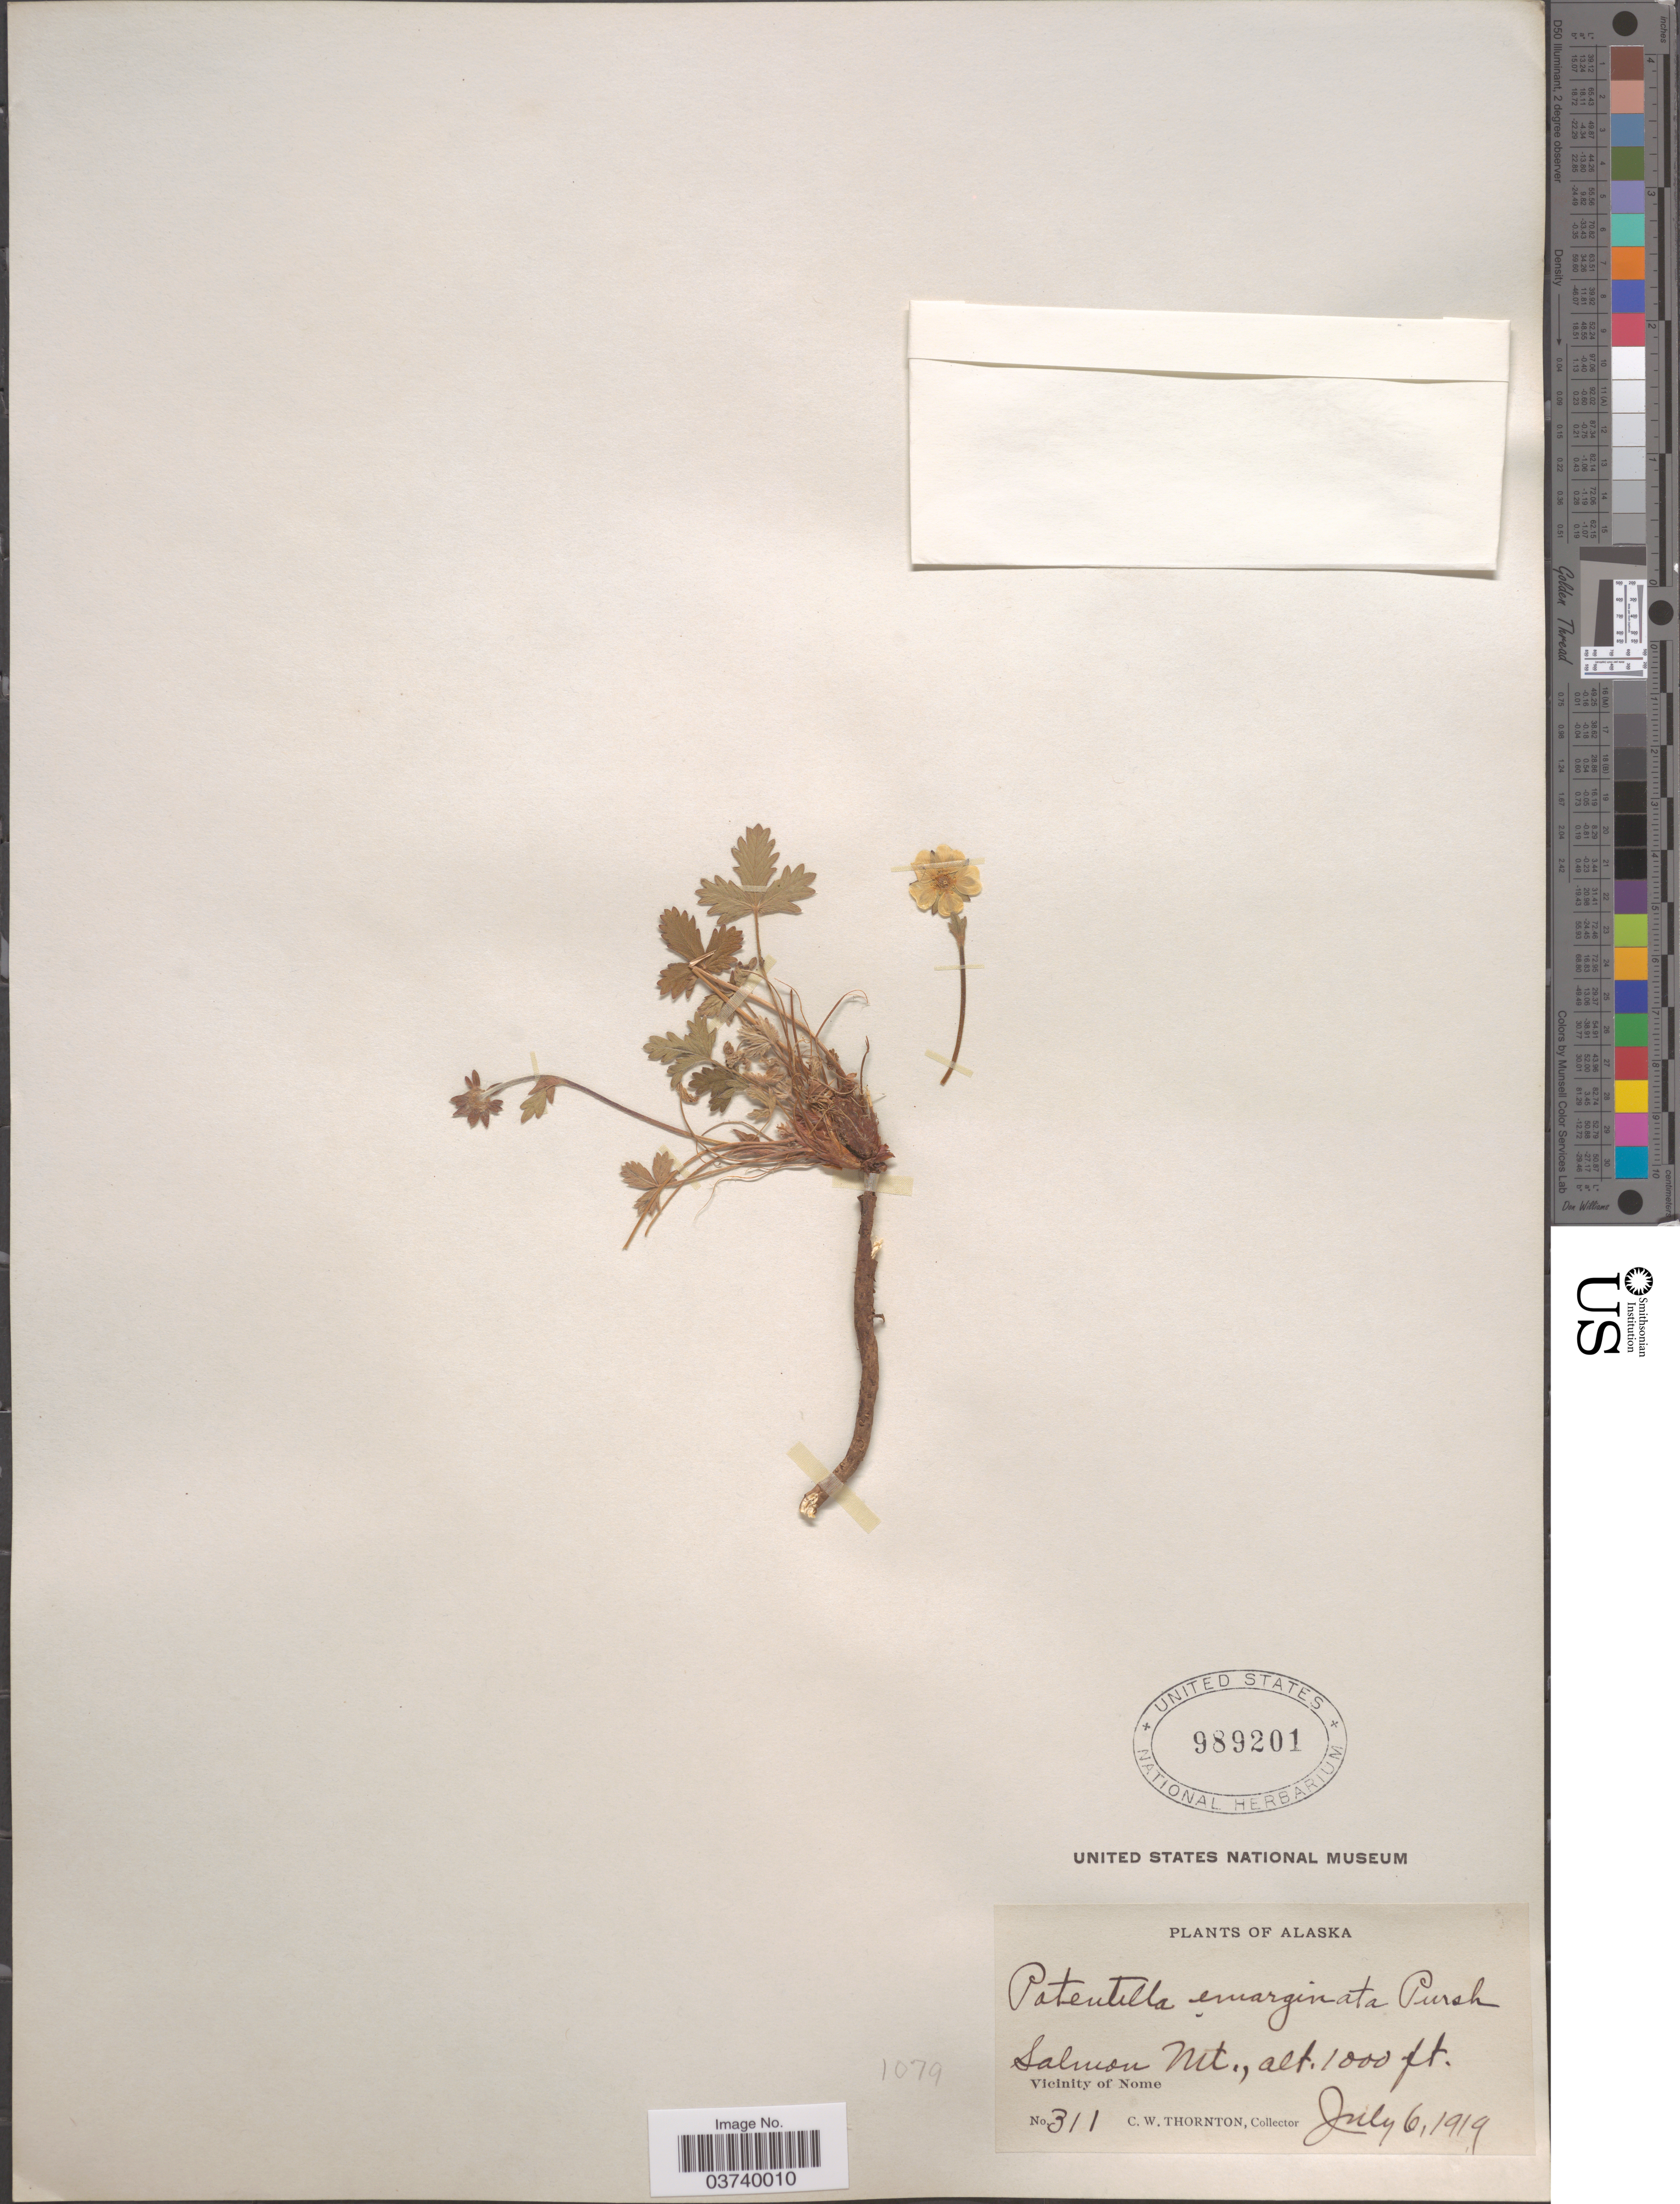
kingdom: Plantae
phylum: Tracheophyta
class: Magnoliopsida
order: Rosales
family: Rosaceae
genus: Potentilla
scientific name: Potentilla hyparctica subsp. hyparctica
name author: Malte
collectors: C. Thornton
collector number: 311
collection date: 1919-07-06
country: United States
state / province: Alaska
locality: Salmon Mt., vicinity of Nome.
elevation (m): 305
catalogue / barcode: US 989201